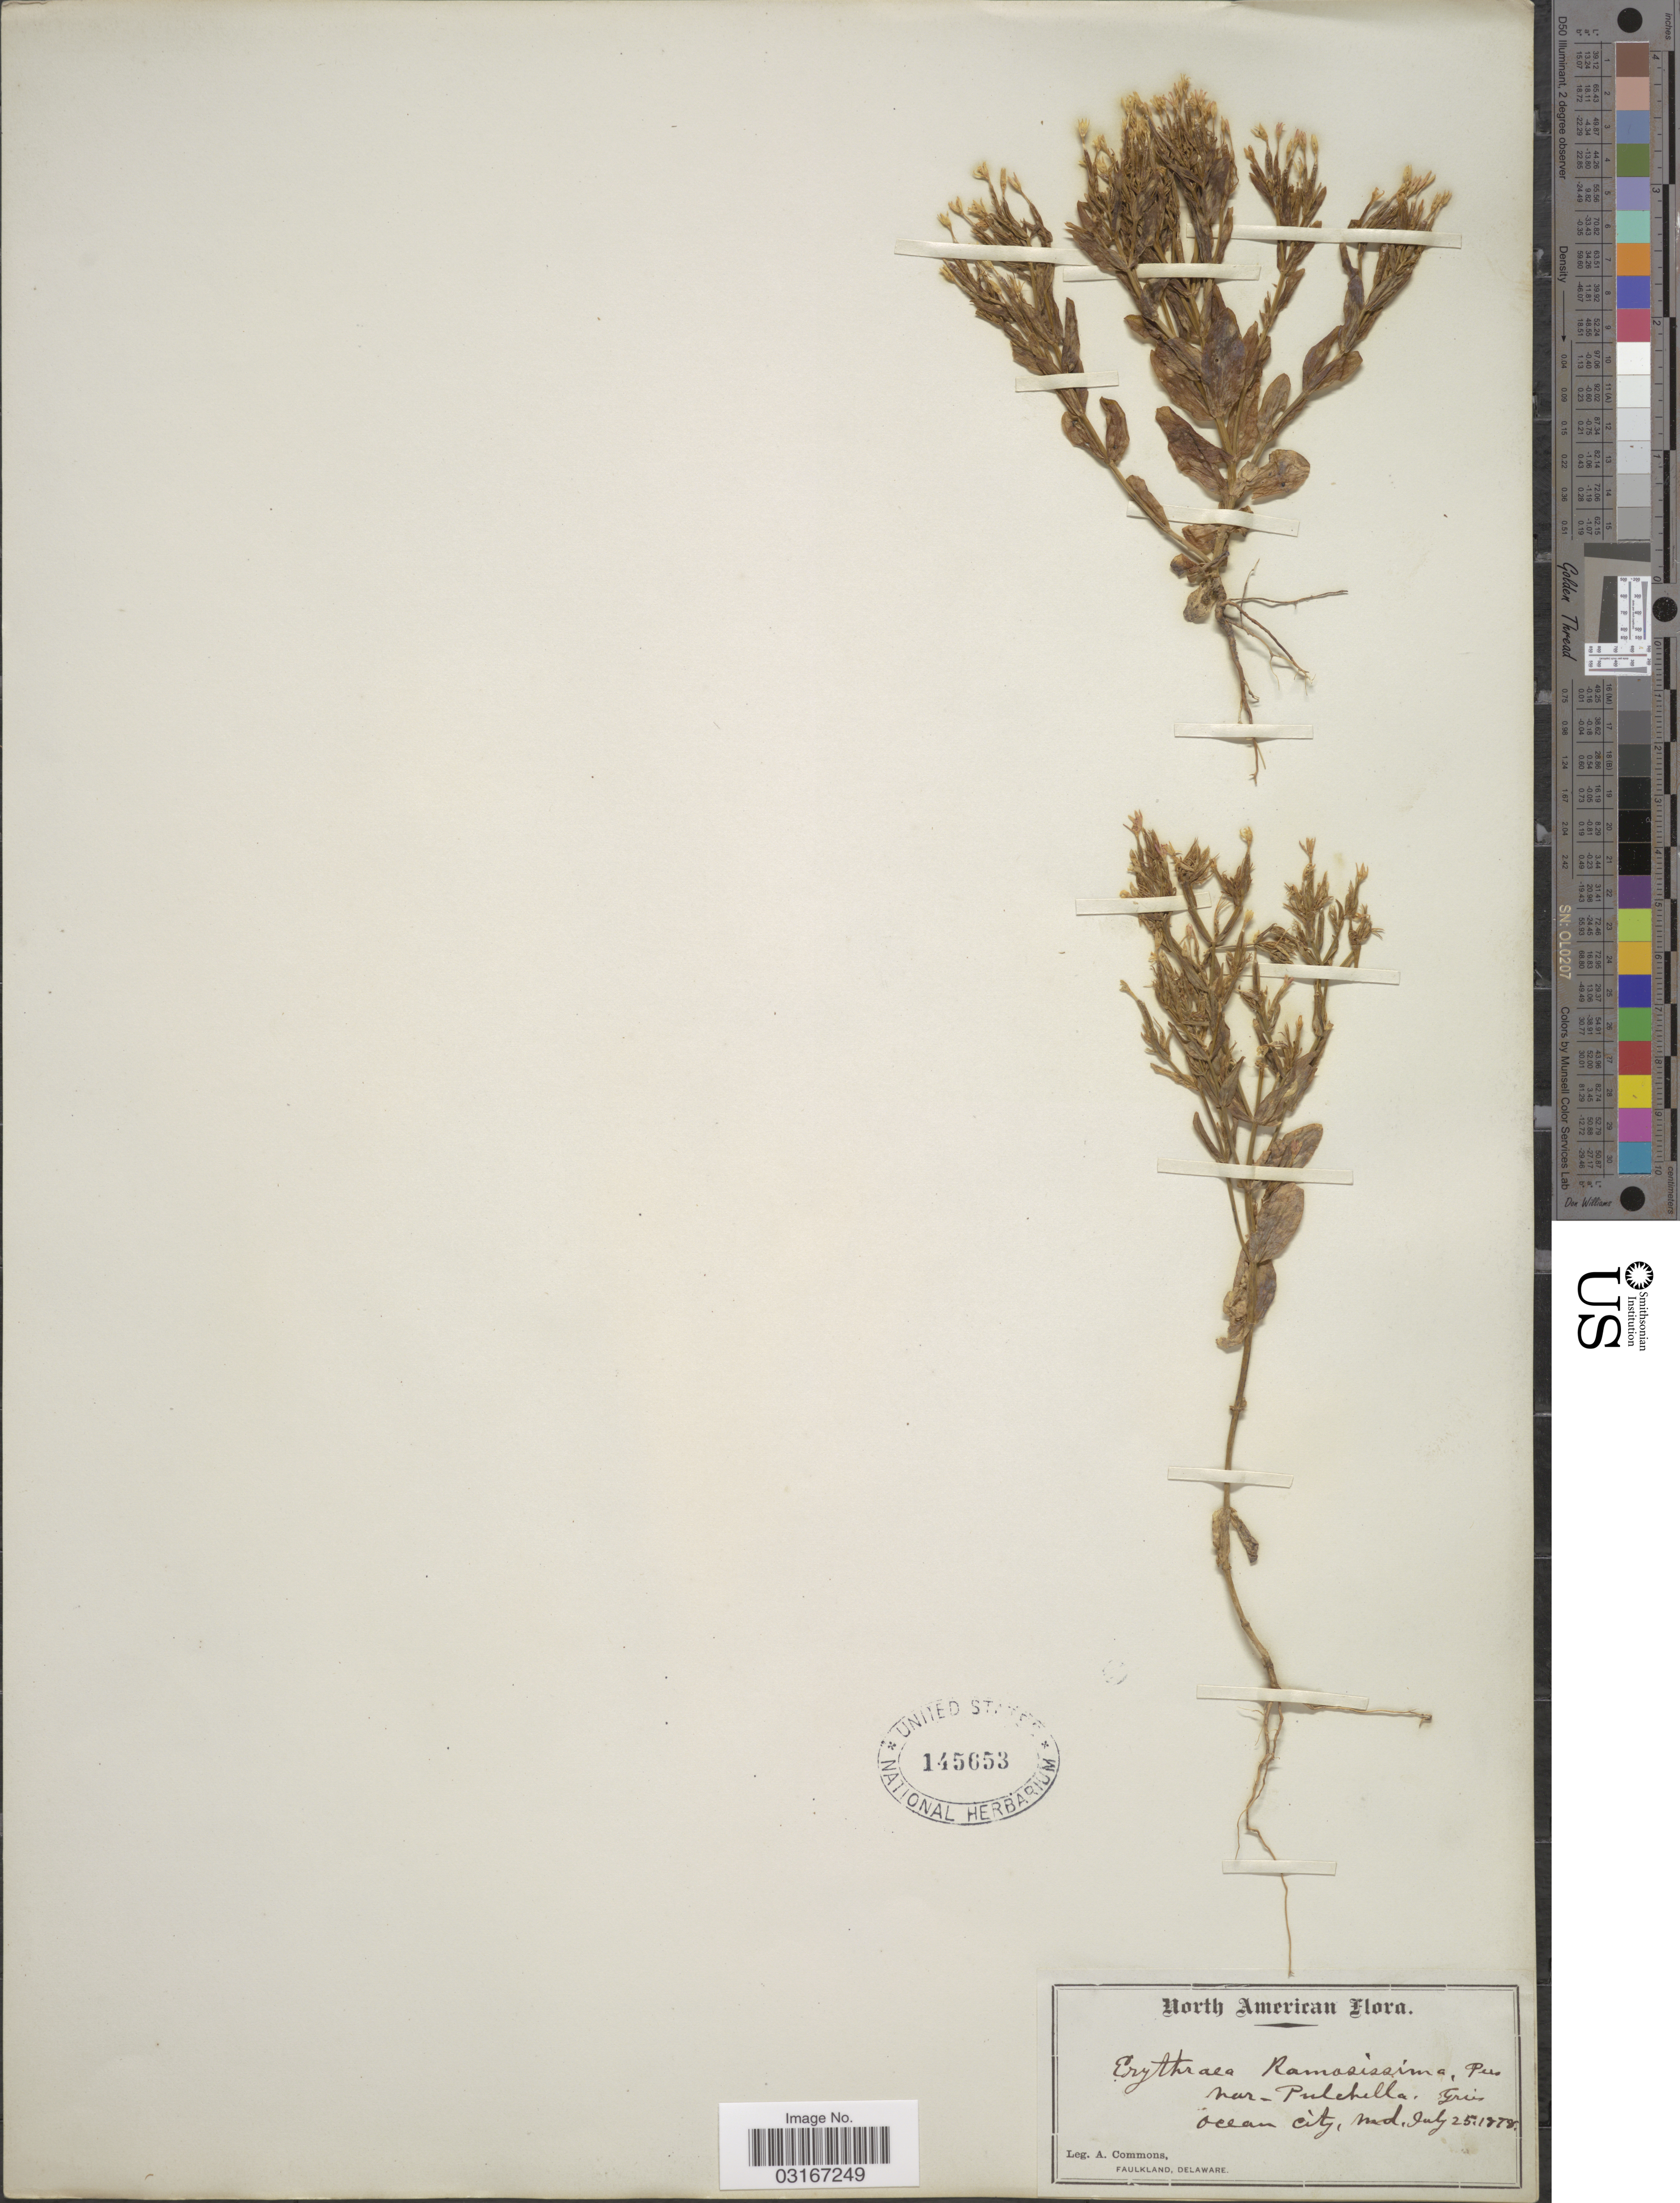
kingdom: Plantae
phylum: Tracheophyta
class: Magnoliopsida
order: Gentianales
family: Gentianaceae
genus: Centaurium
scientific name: Centaurium pulchellum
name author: (Sw.) Druce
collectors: A. Commons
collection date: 1878-07-25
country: United States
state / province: Maryland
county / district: Worcester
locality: Ocean City.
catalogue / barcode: US 145653